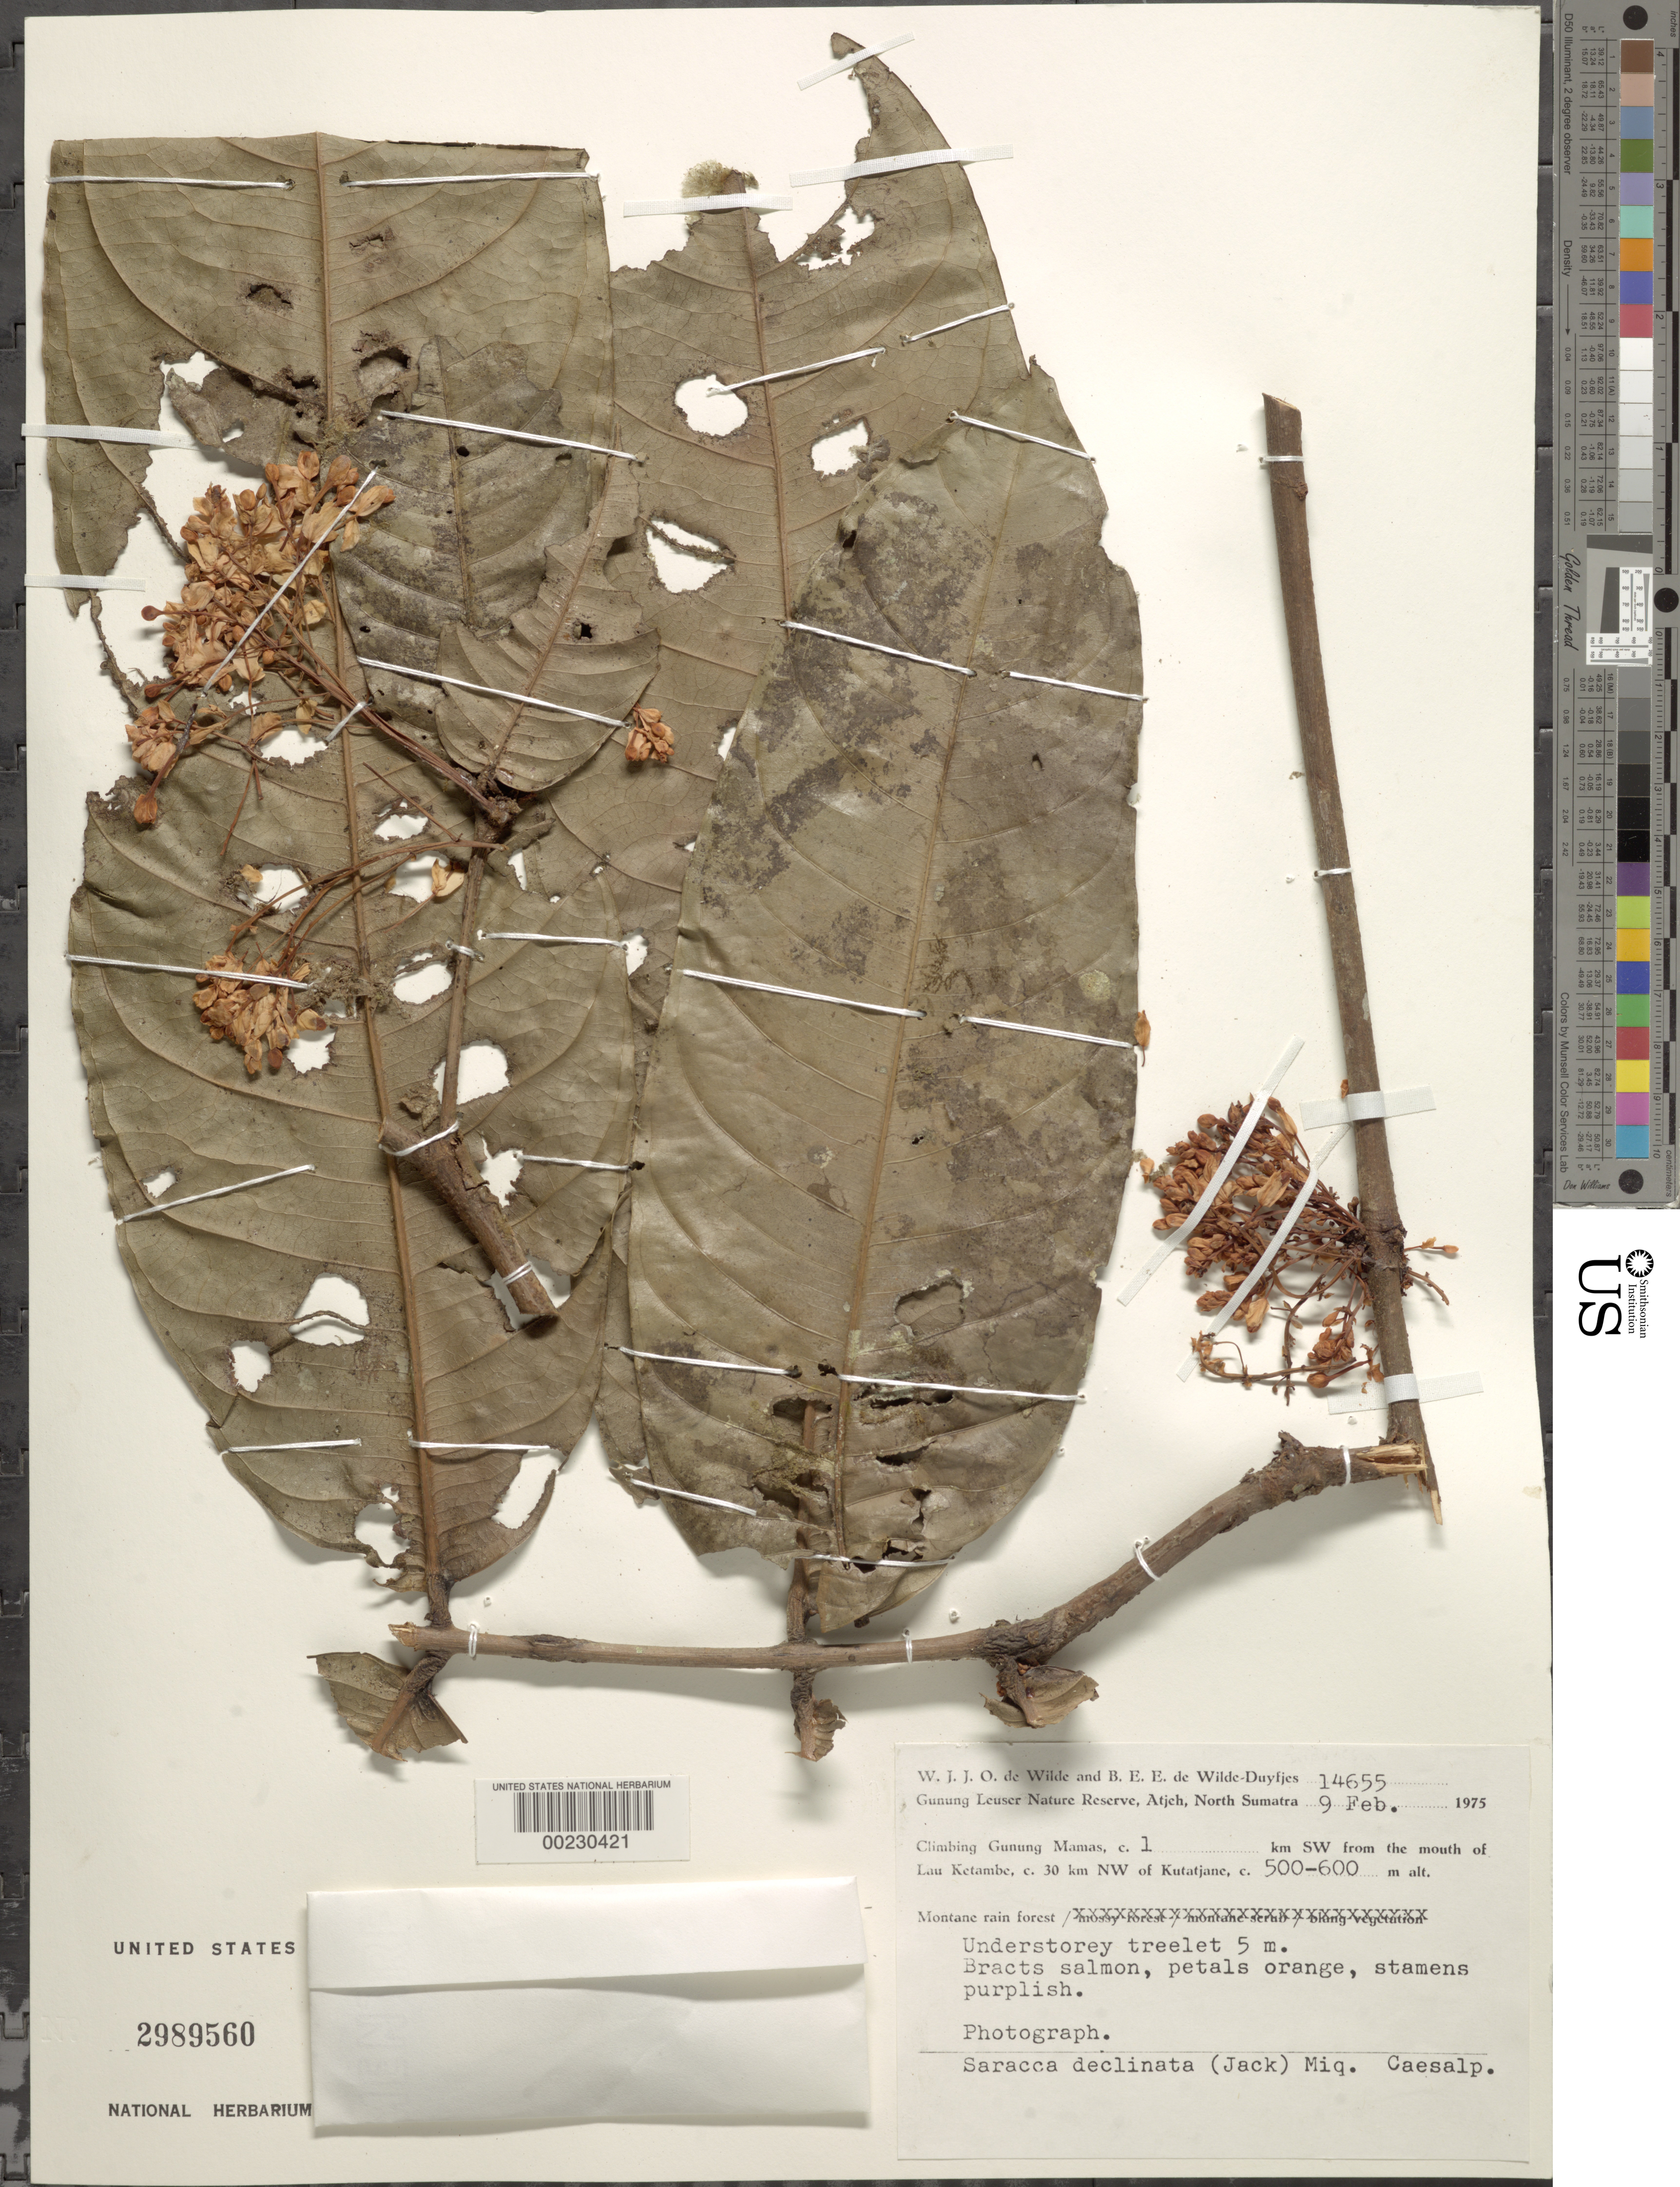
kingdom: Plantae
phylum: Tracheophyta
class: Magnoliopsida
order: Fabales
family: Fabaceae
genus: Saraca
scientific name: Saraca declinata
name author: (J.G. Jack) Miq.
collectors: W. J. de Wilde & B. E. de Wilde-Duyfjes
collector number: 14655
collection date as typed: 09 Feb 1975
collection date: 1975-02-09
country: Indonesia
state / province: Sumatra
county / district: Aceh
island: Sumatra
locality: Gunung leuser nature reserve, cunung manas ca 1 km sw from the mouth of lau ketambe, ca 30 km nw of kutatjane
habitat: Montane rain forest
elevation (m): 500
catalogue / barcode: US 2989560